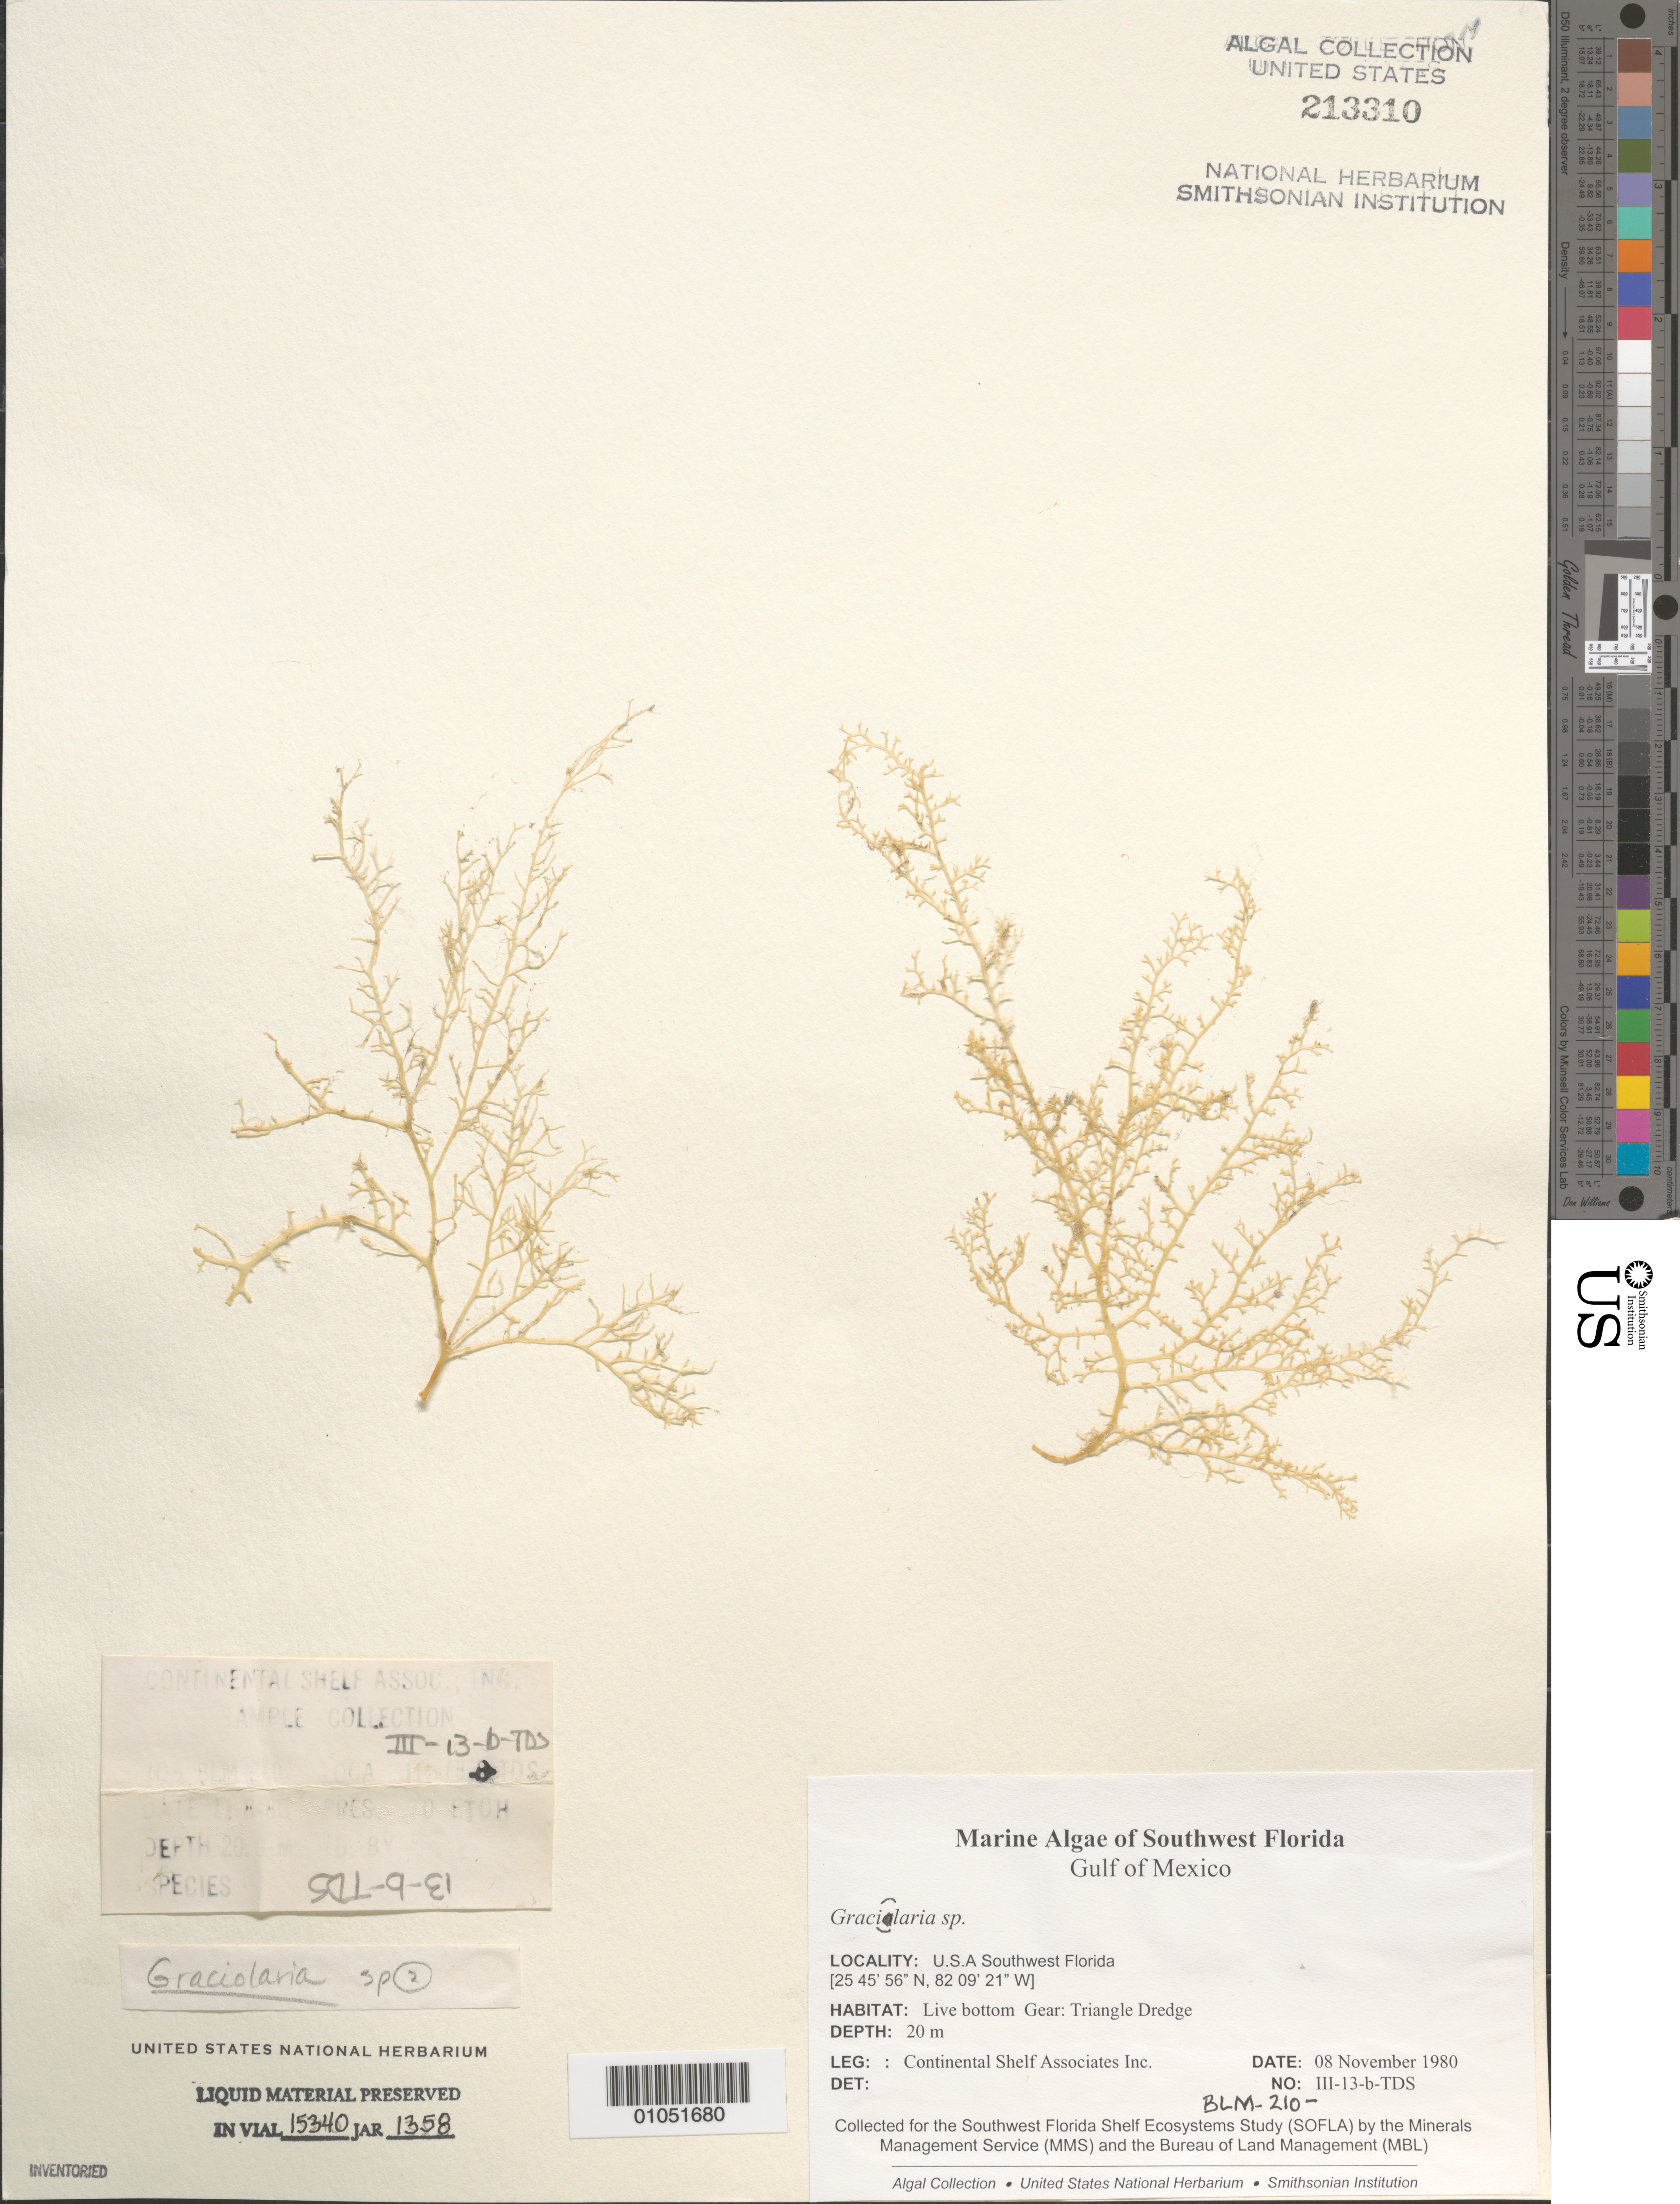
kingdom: Plantae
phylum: Rhodophyta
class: Florideophyceae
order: Gracilariales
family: Gracilariaceae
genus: Gracilaria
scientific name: Gracilaria sp.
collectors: Continental Shelf Associates for the MMS/BLM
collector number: BLM-210-III-13-B-TDS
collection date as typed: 08 Nov 1980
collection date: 1980-11-08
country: United States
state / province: Florida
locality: Gulf of Mexico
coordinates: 25 45'56"N, 82 09'21"W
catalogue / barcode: US 213310